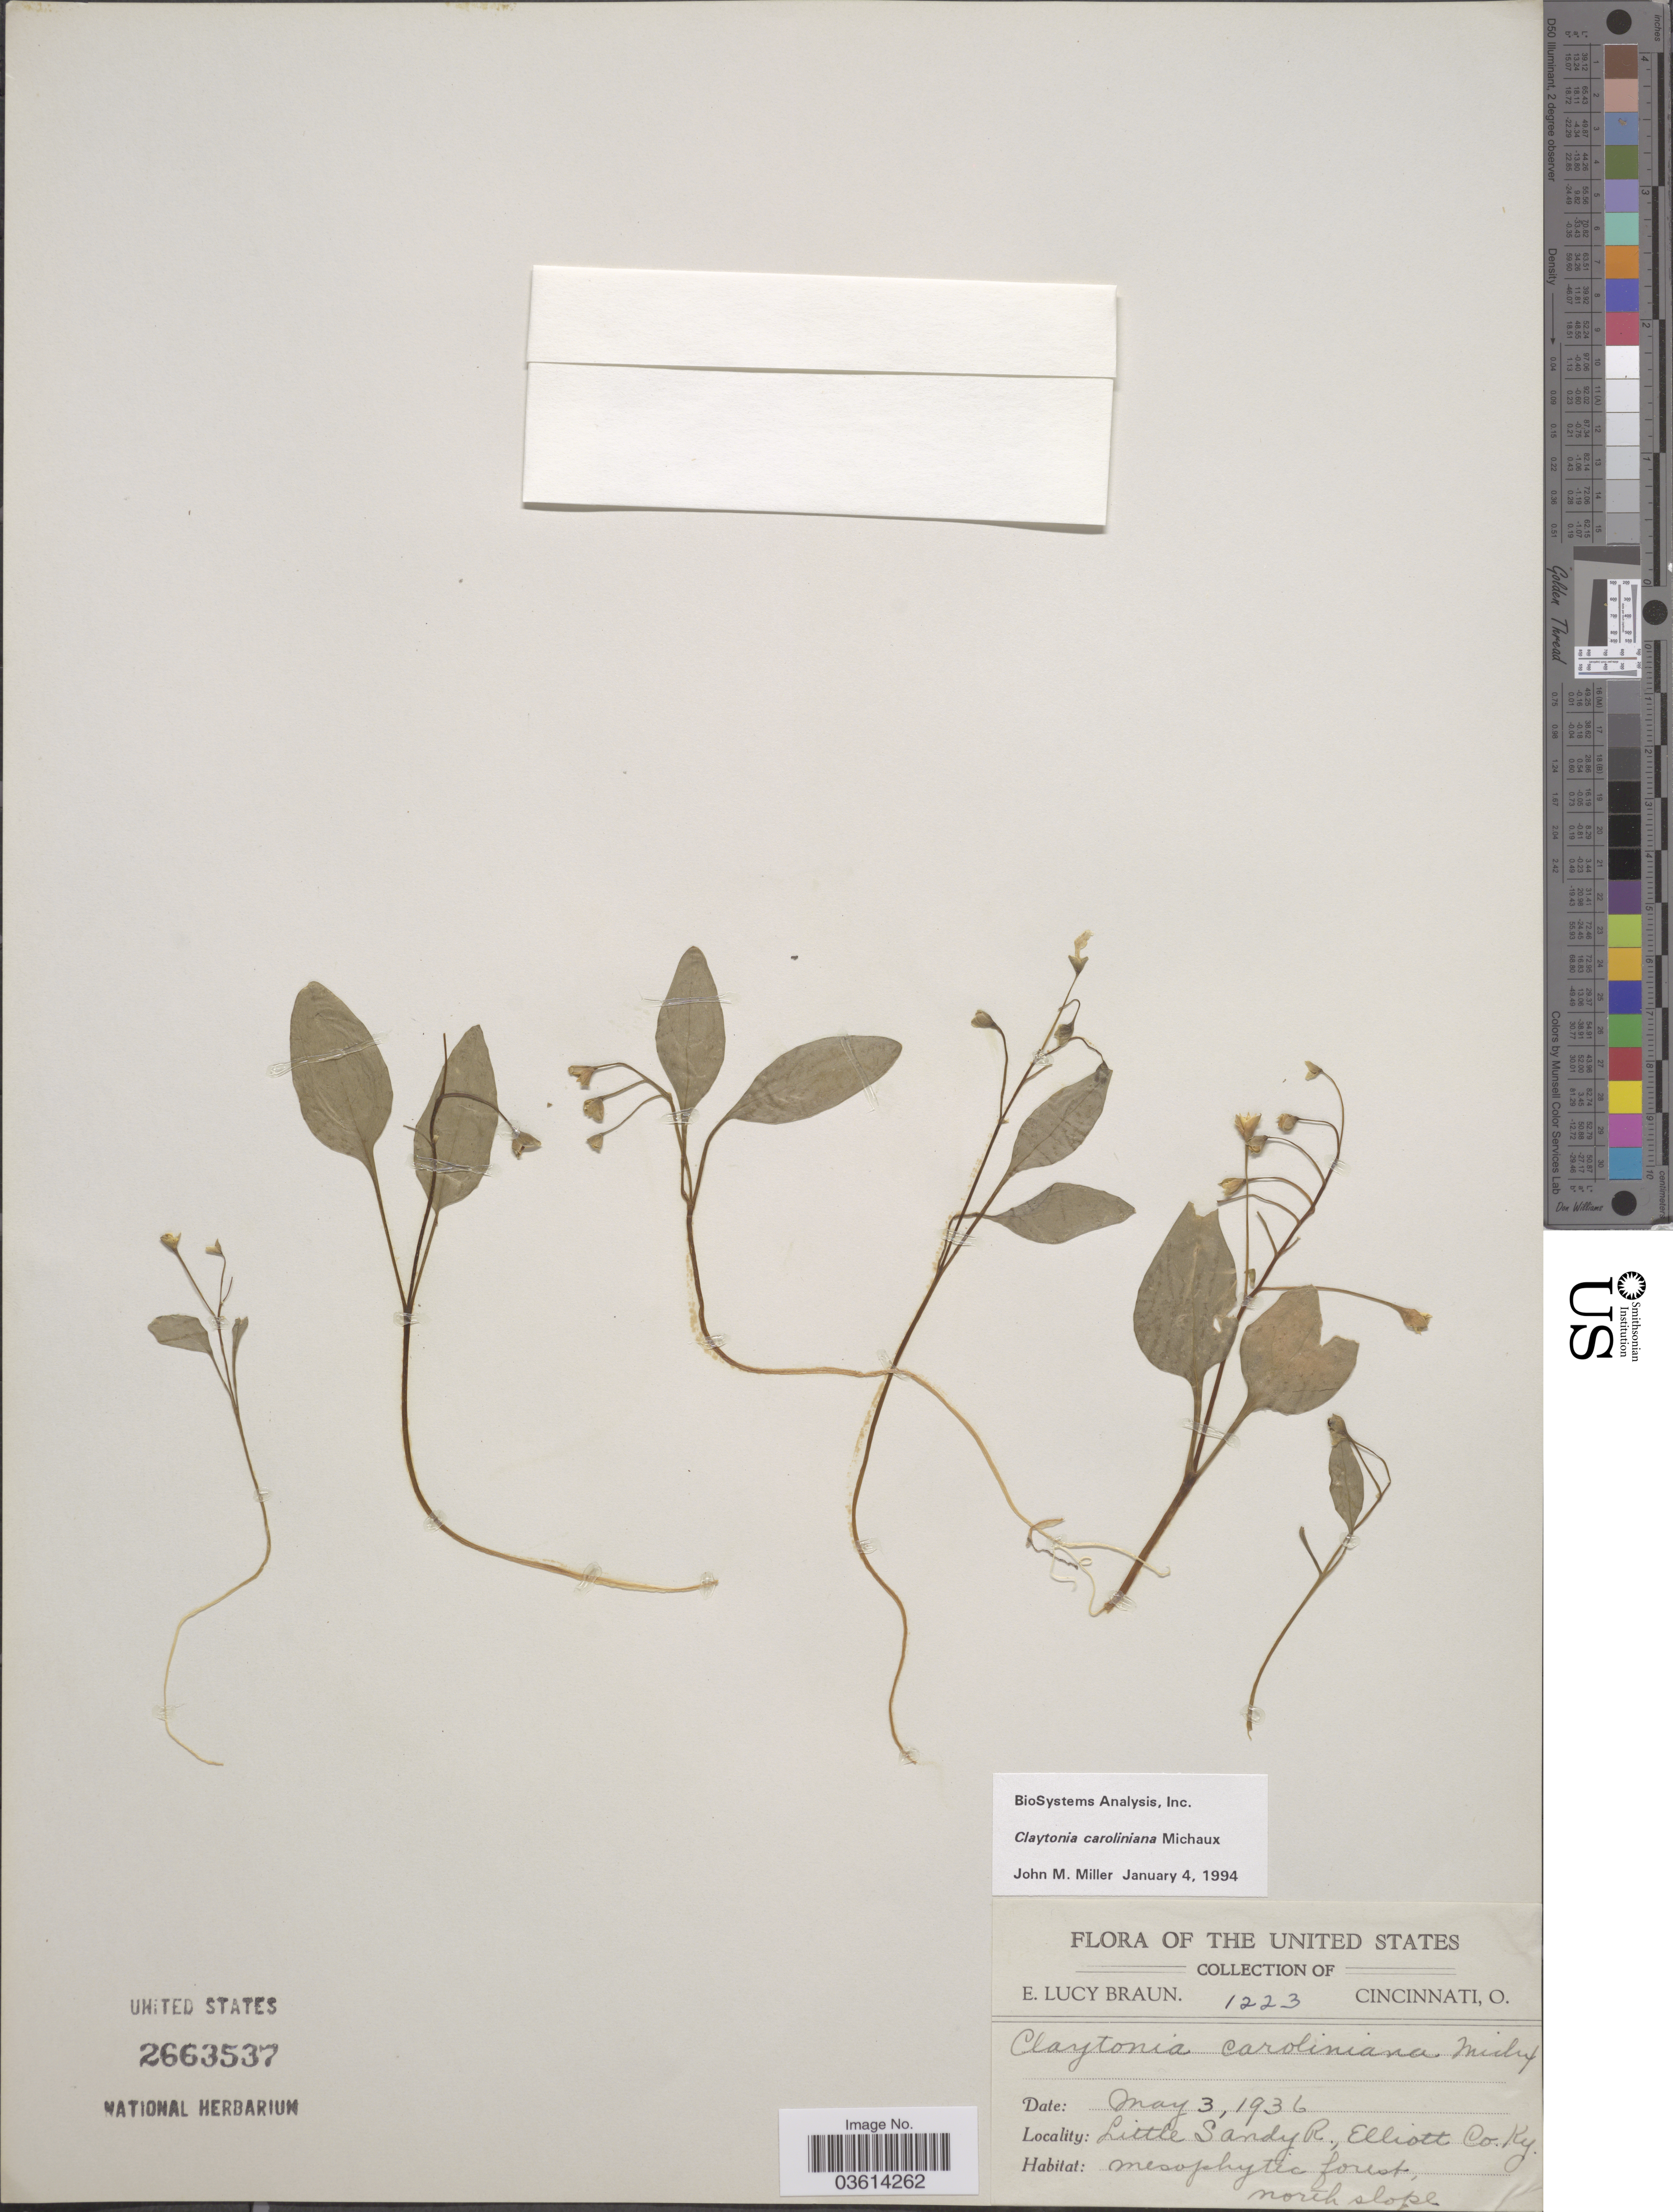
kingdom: Plantae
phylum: Tracheophyta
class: Magnoliopsida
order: Caryophyllales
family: Montiaceae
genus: Claytonia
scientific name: Claytonia caroliniana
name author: Michx.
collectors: E. L. Braun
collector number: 1223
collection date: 1936-05-03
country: United States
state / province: Kentucky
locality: Little Sandy R., Elliott Co. North slope.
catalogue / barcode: US 2663537